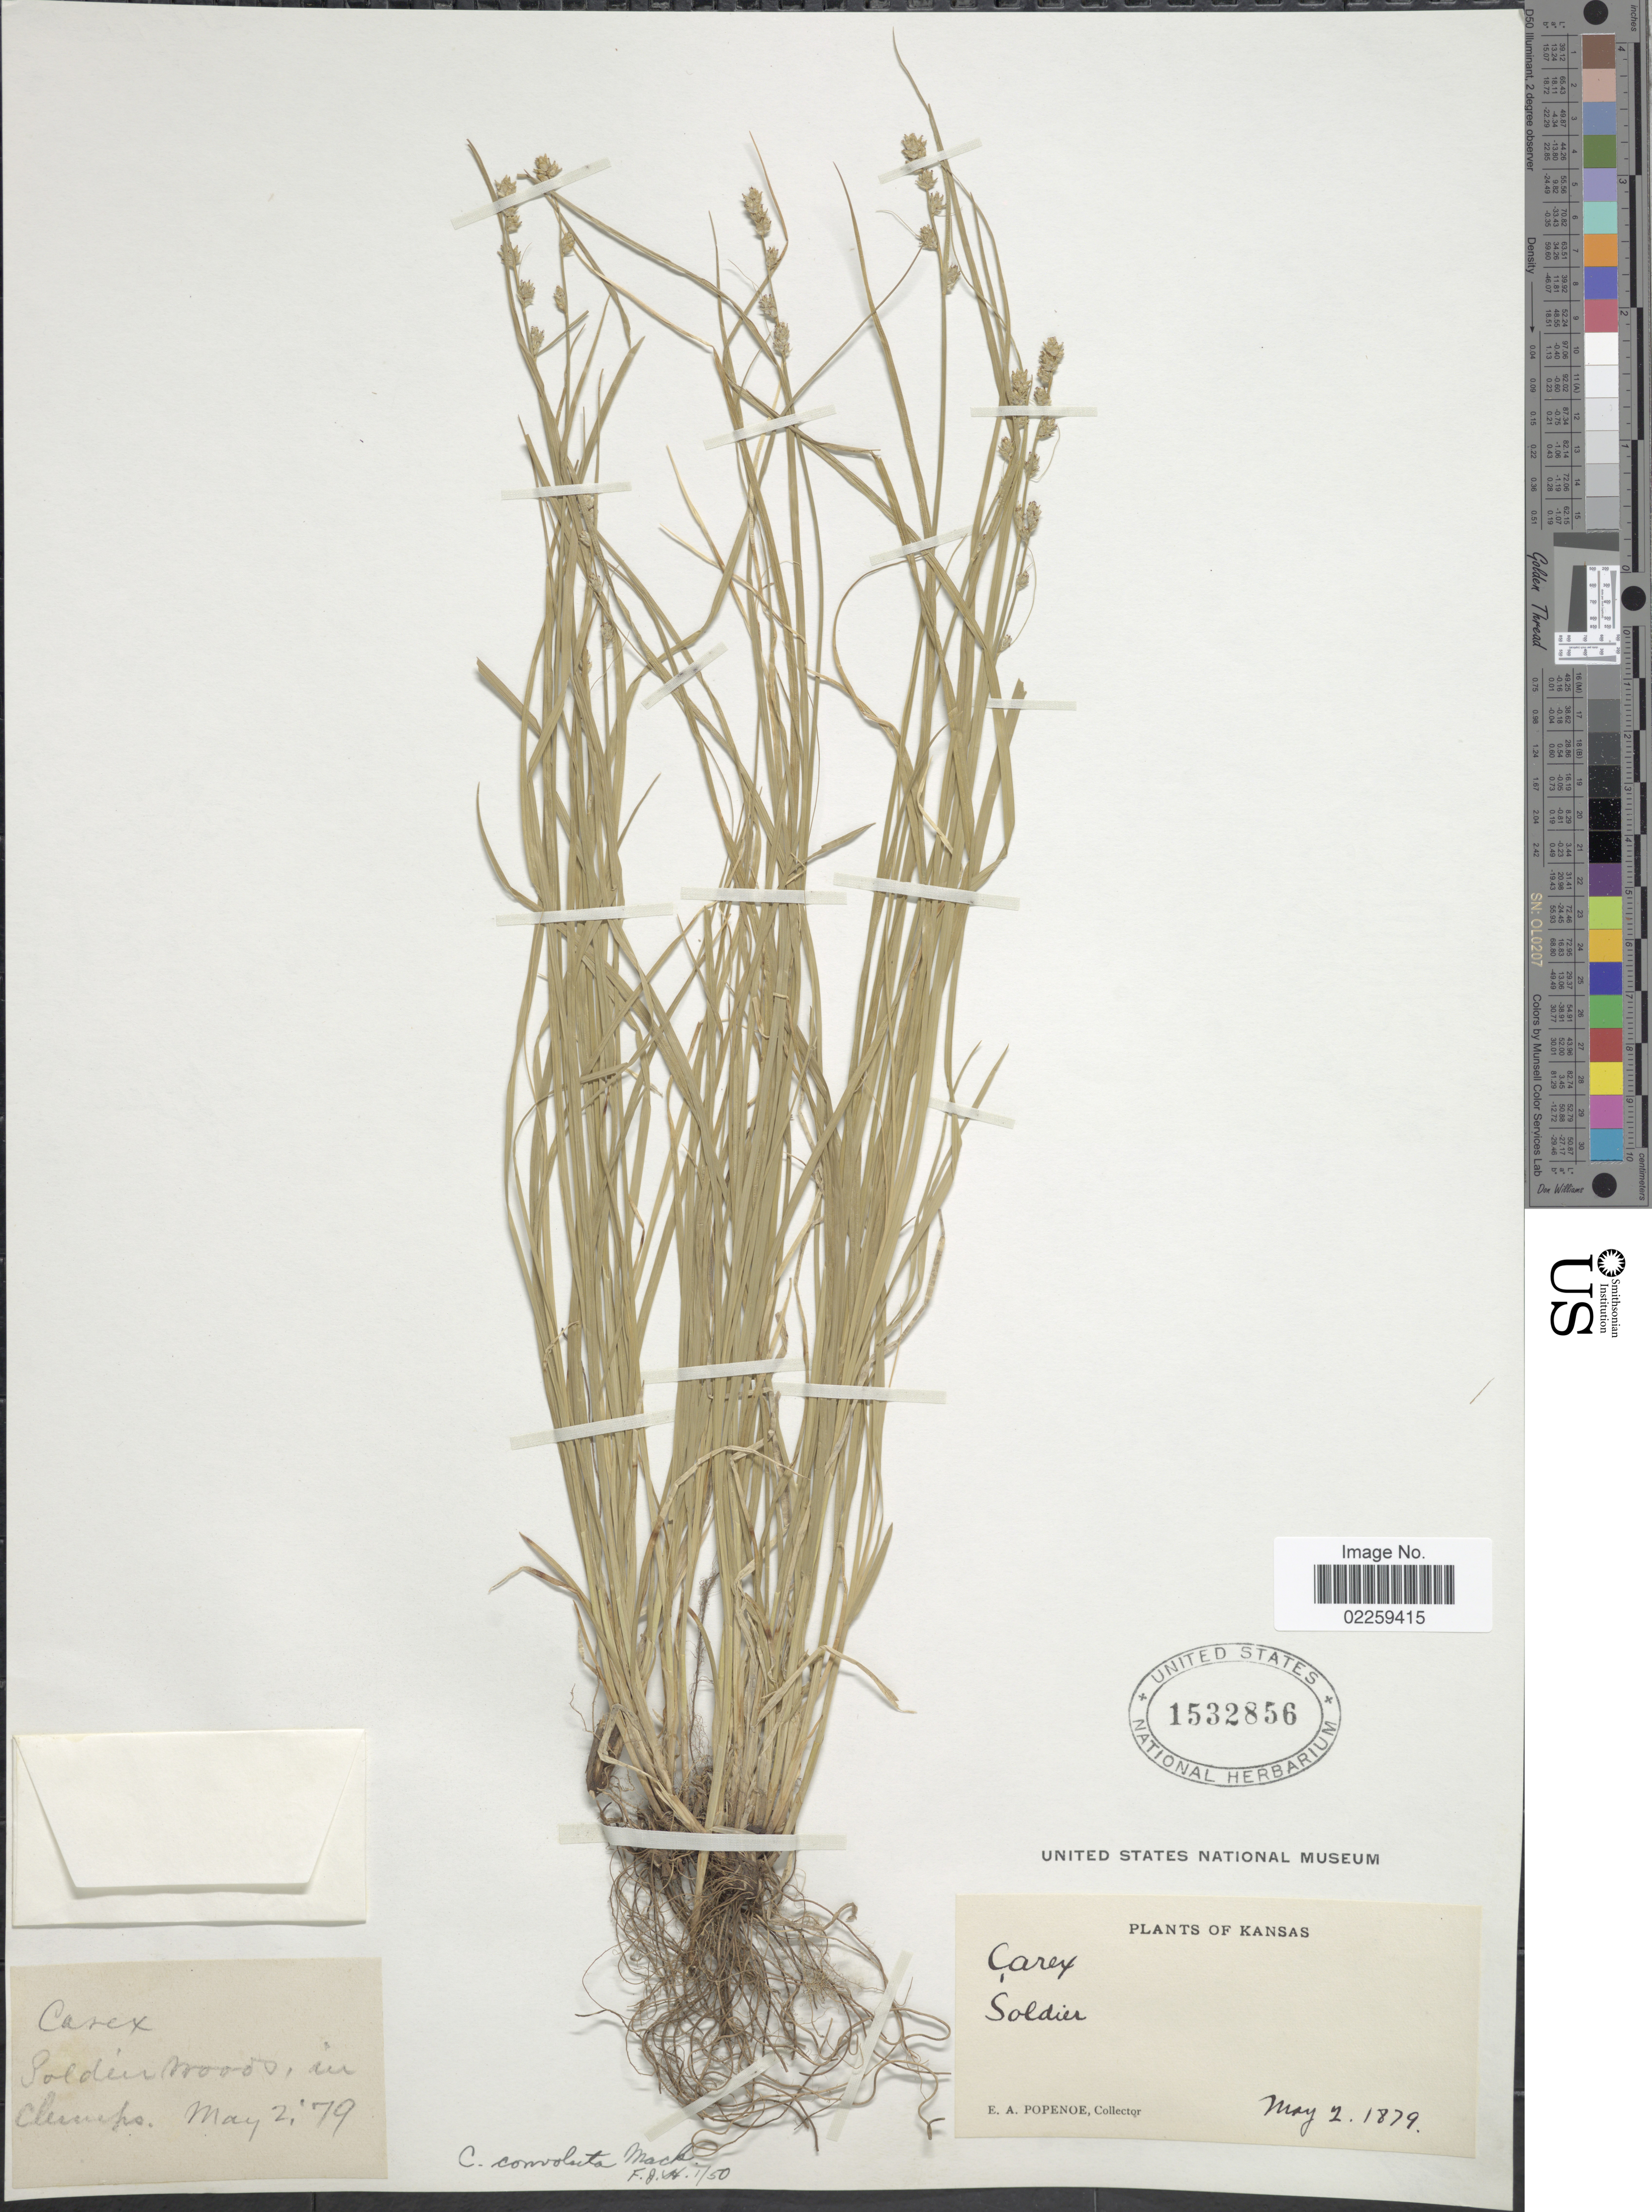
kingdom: Plantae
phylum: Tracheophyta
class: Liliopsida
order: Poales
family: Cyperaceae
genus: Carex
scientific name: Carex rosea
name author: Willd.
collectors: E. A. Popenoe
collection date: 1879-05-02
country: United States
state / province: Kansas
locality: Soldier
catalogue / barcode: US 1532856